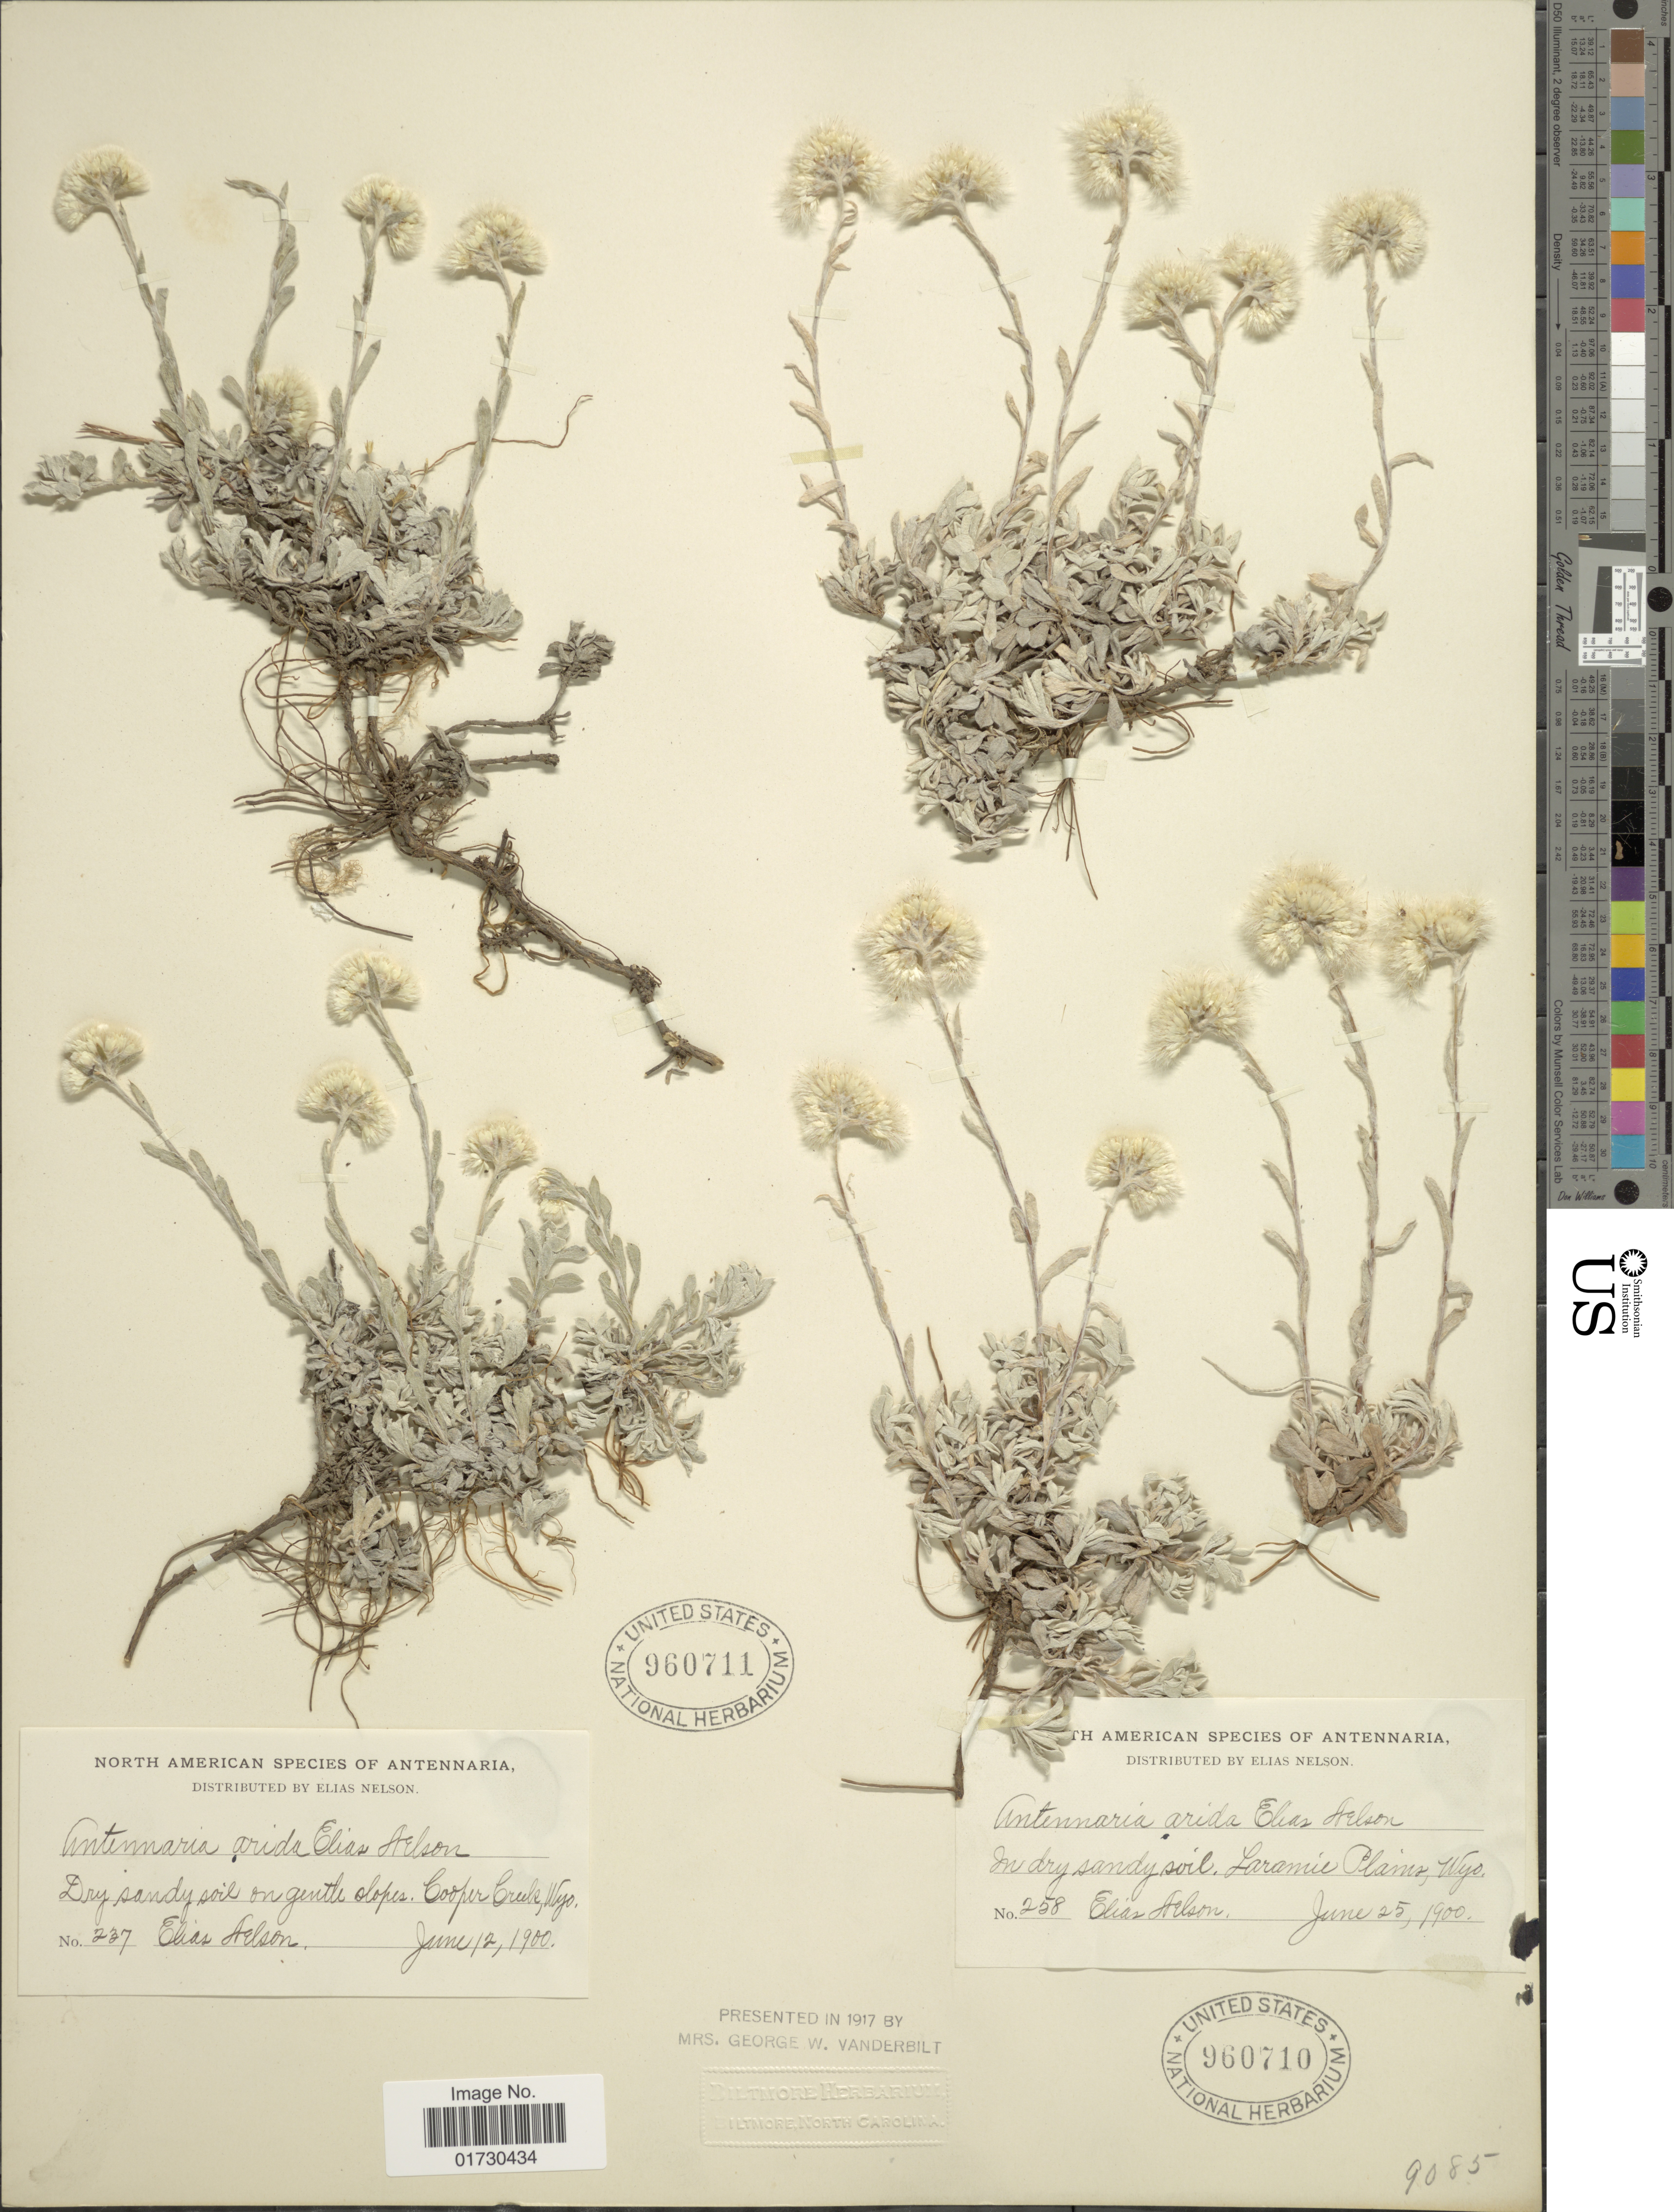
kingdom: Plantae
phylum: Tracheophyta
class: Magnoliopsida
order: Asterales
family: Asteraceae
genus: Antennaria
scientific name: Antennaria arida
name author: E.E. Nelson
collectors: E. Carlson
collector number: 258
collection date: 1900-06-25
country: United States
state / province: Wyoming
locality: On dry sandy soil, Laramie Plains, Wyo.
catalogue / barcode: US 960710-2